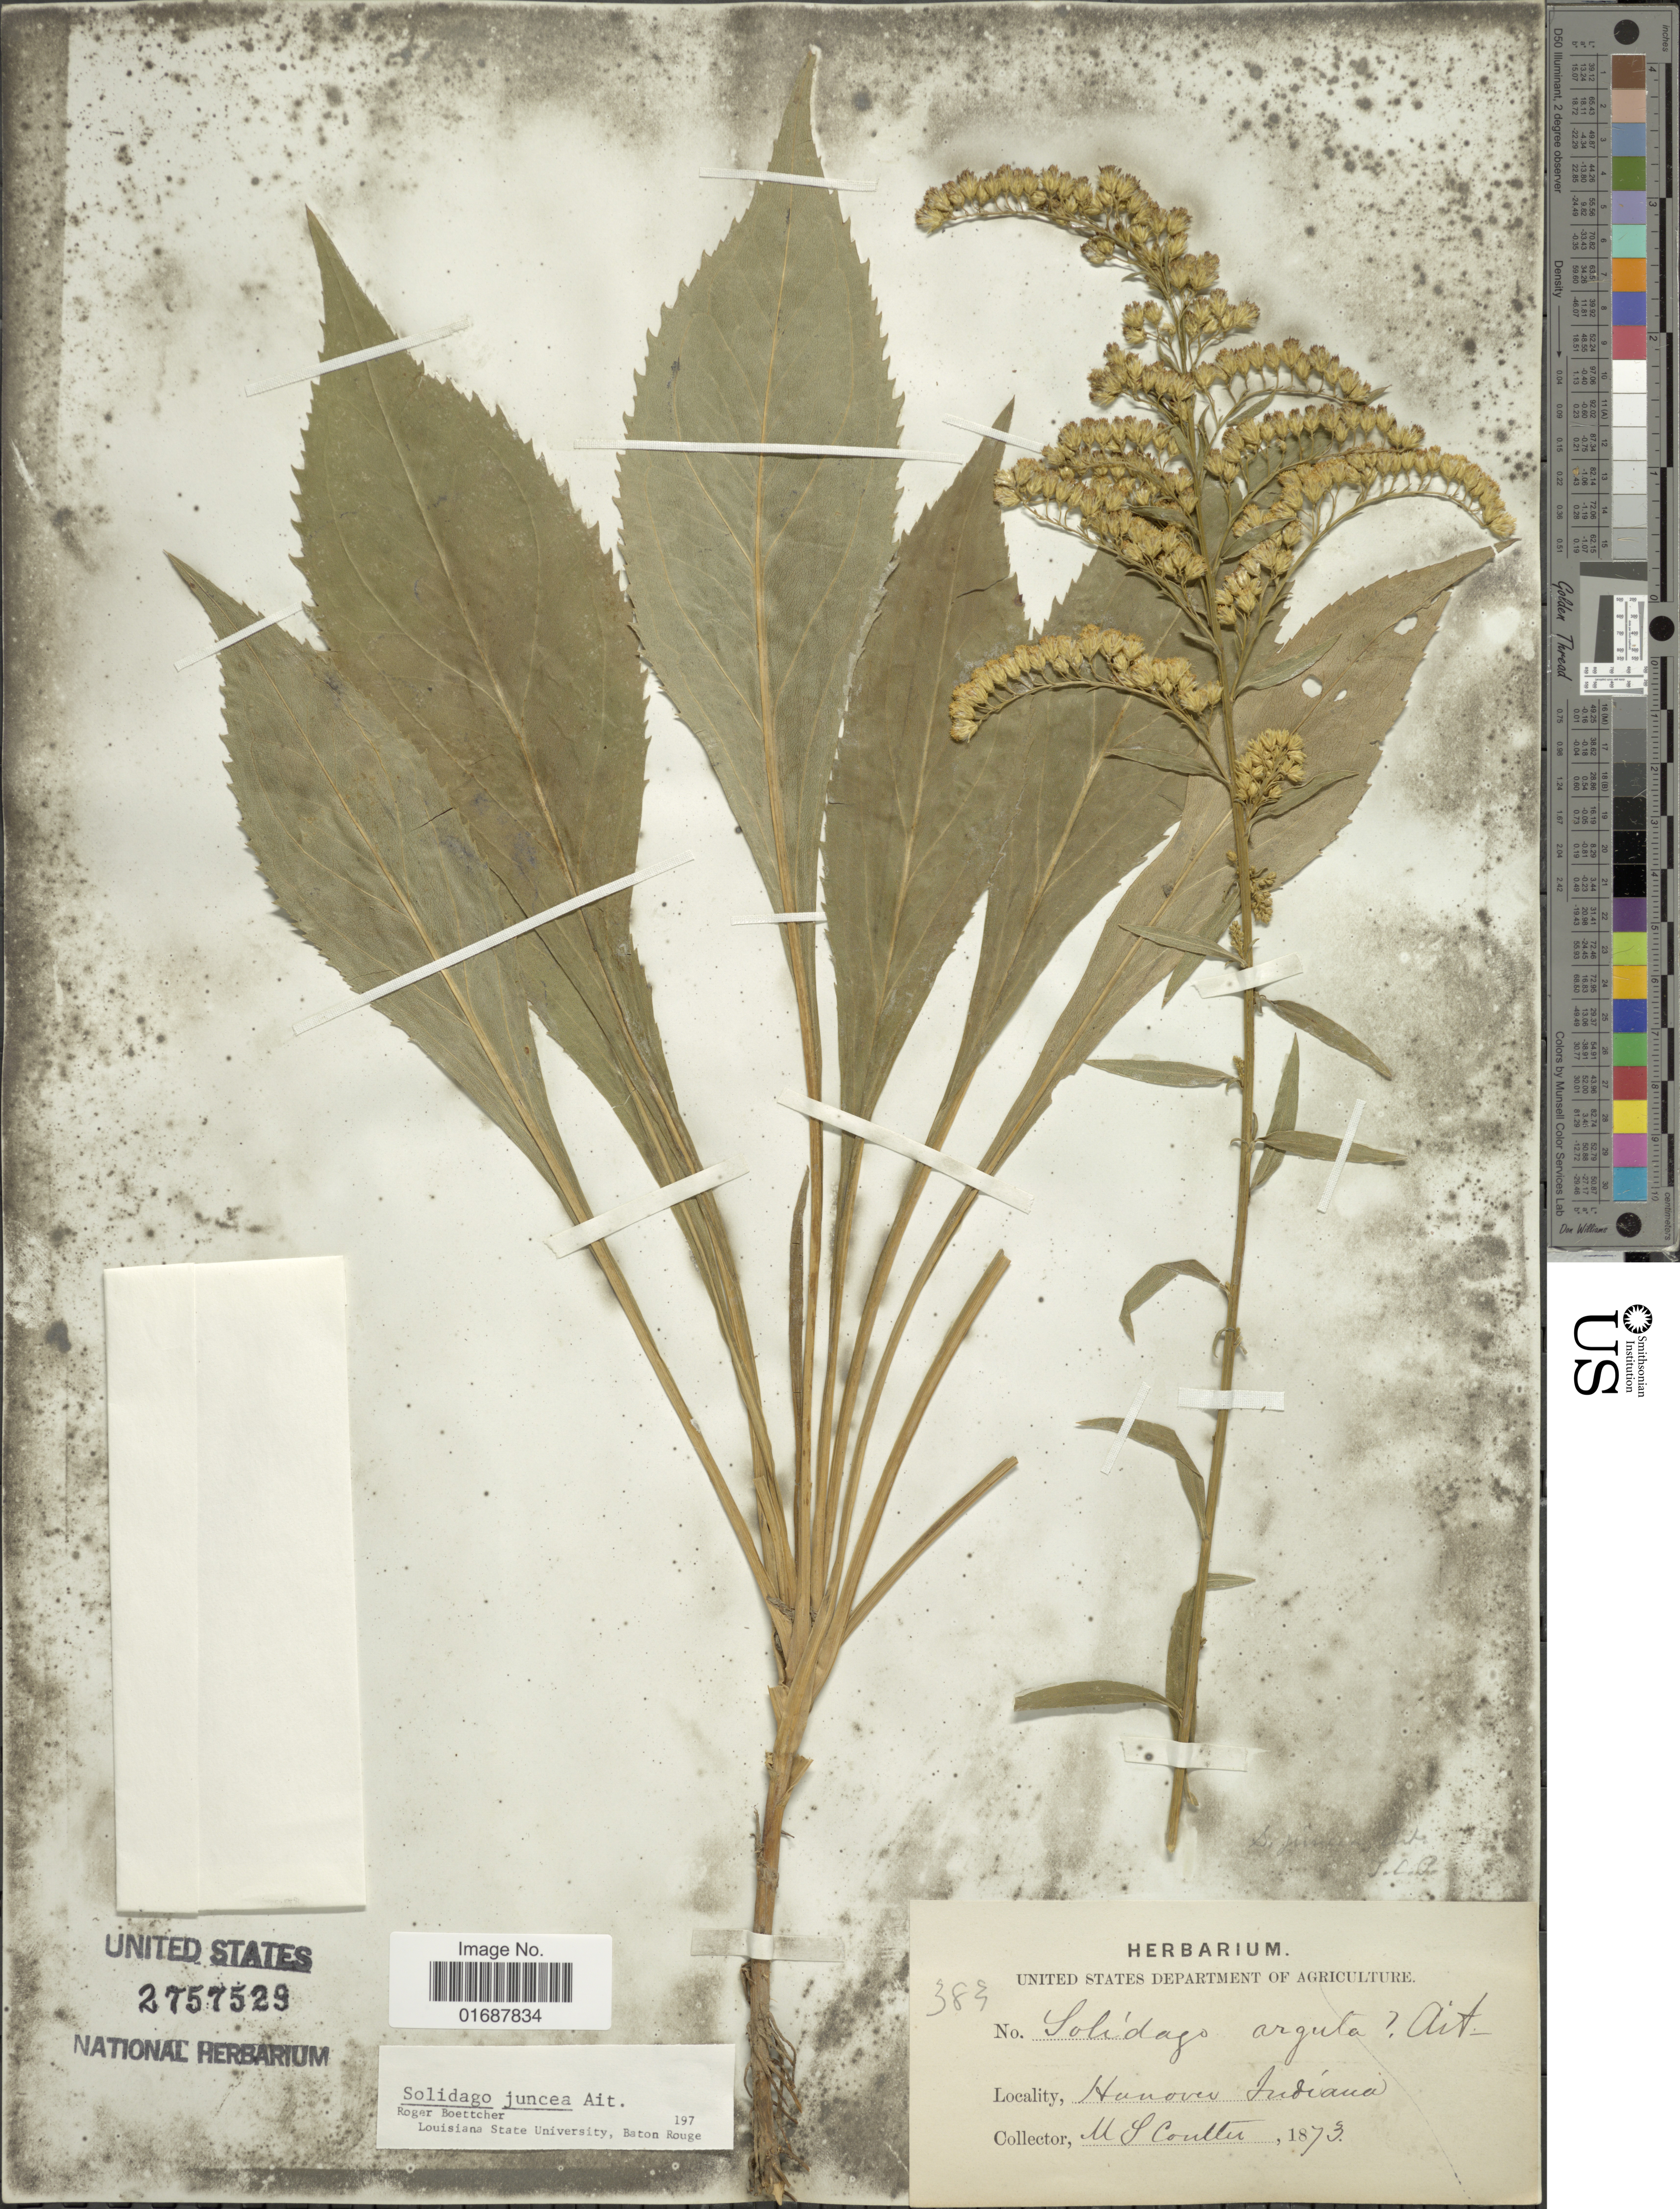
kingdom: Plantae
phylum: Tracheophyta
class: Magnoliopsida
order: Asterales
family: Asteraceae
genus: Solidago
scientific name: Solidago juncea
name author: Aiton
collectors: W. Coutter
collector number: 383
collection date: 1873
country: United States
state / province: Indiana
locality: Hanover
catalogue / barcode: US 2757529